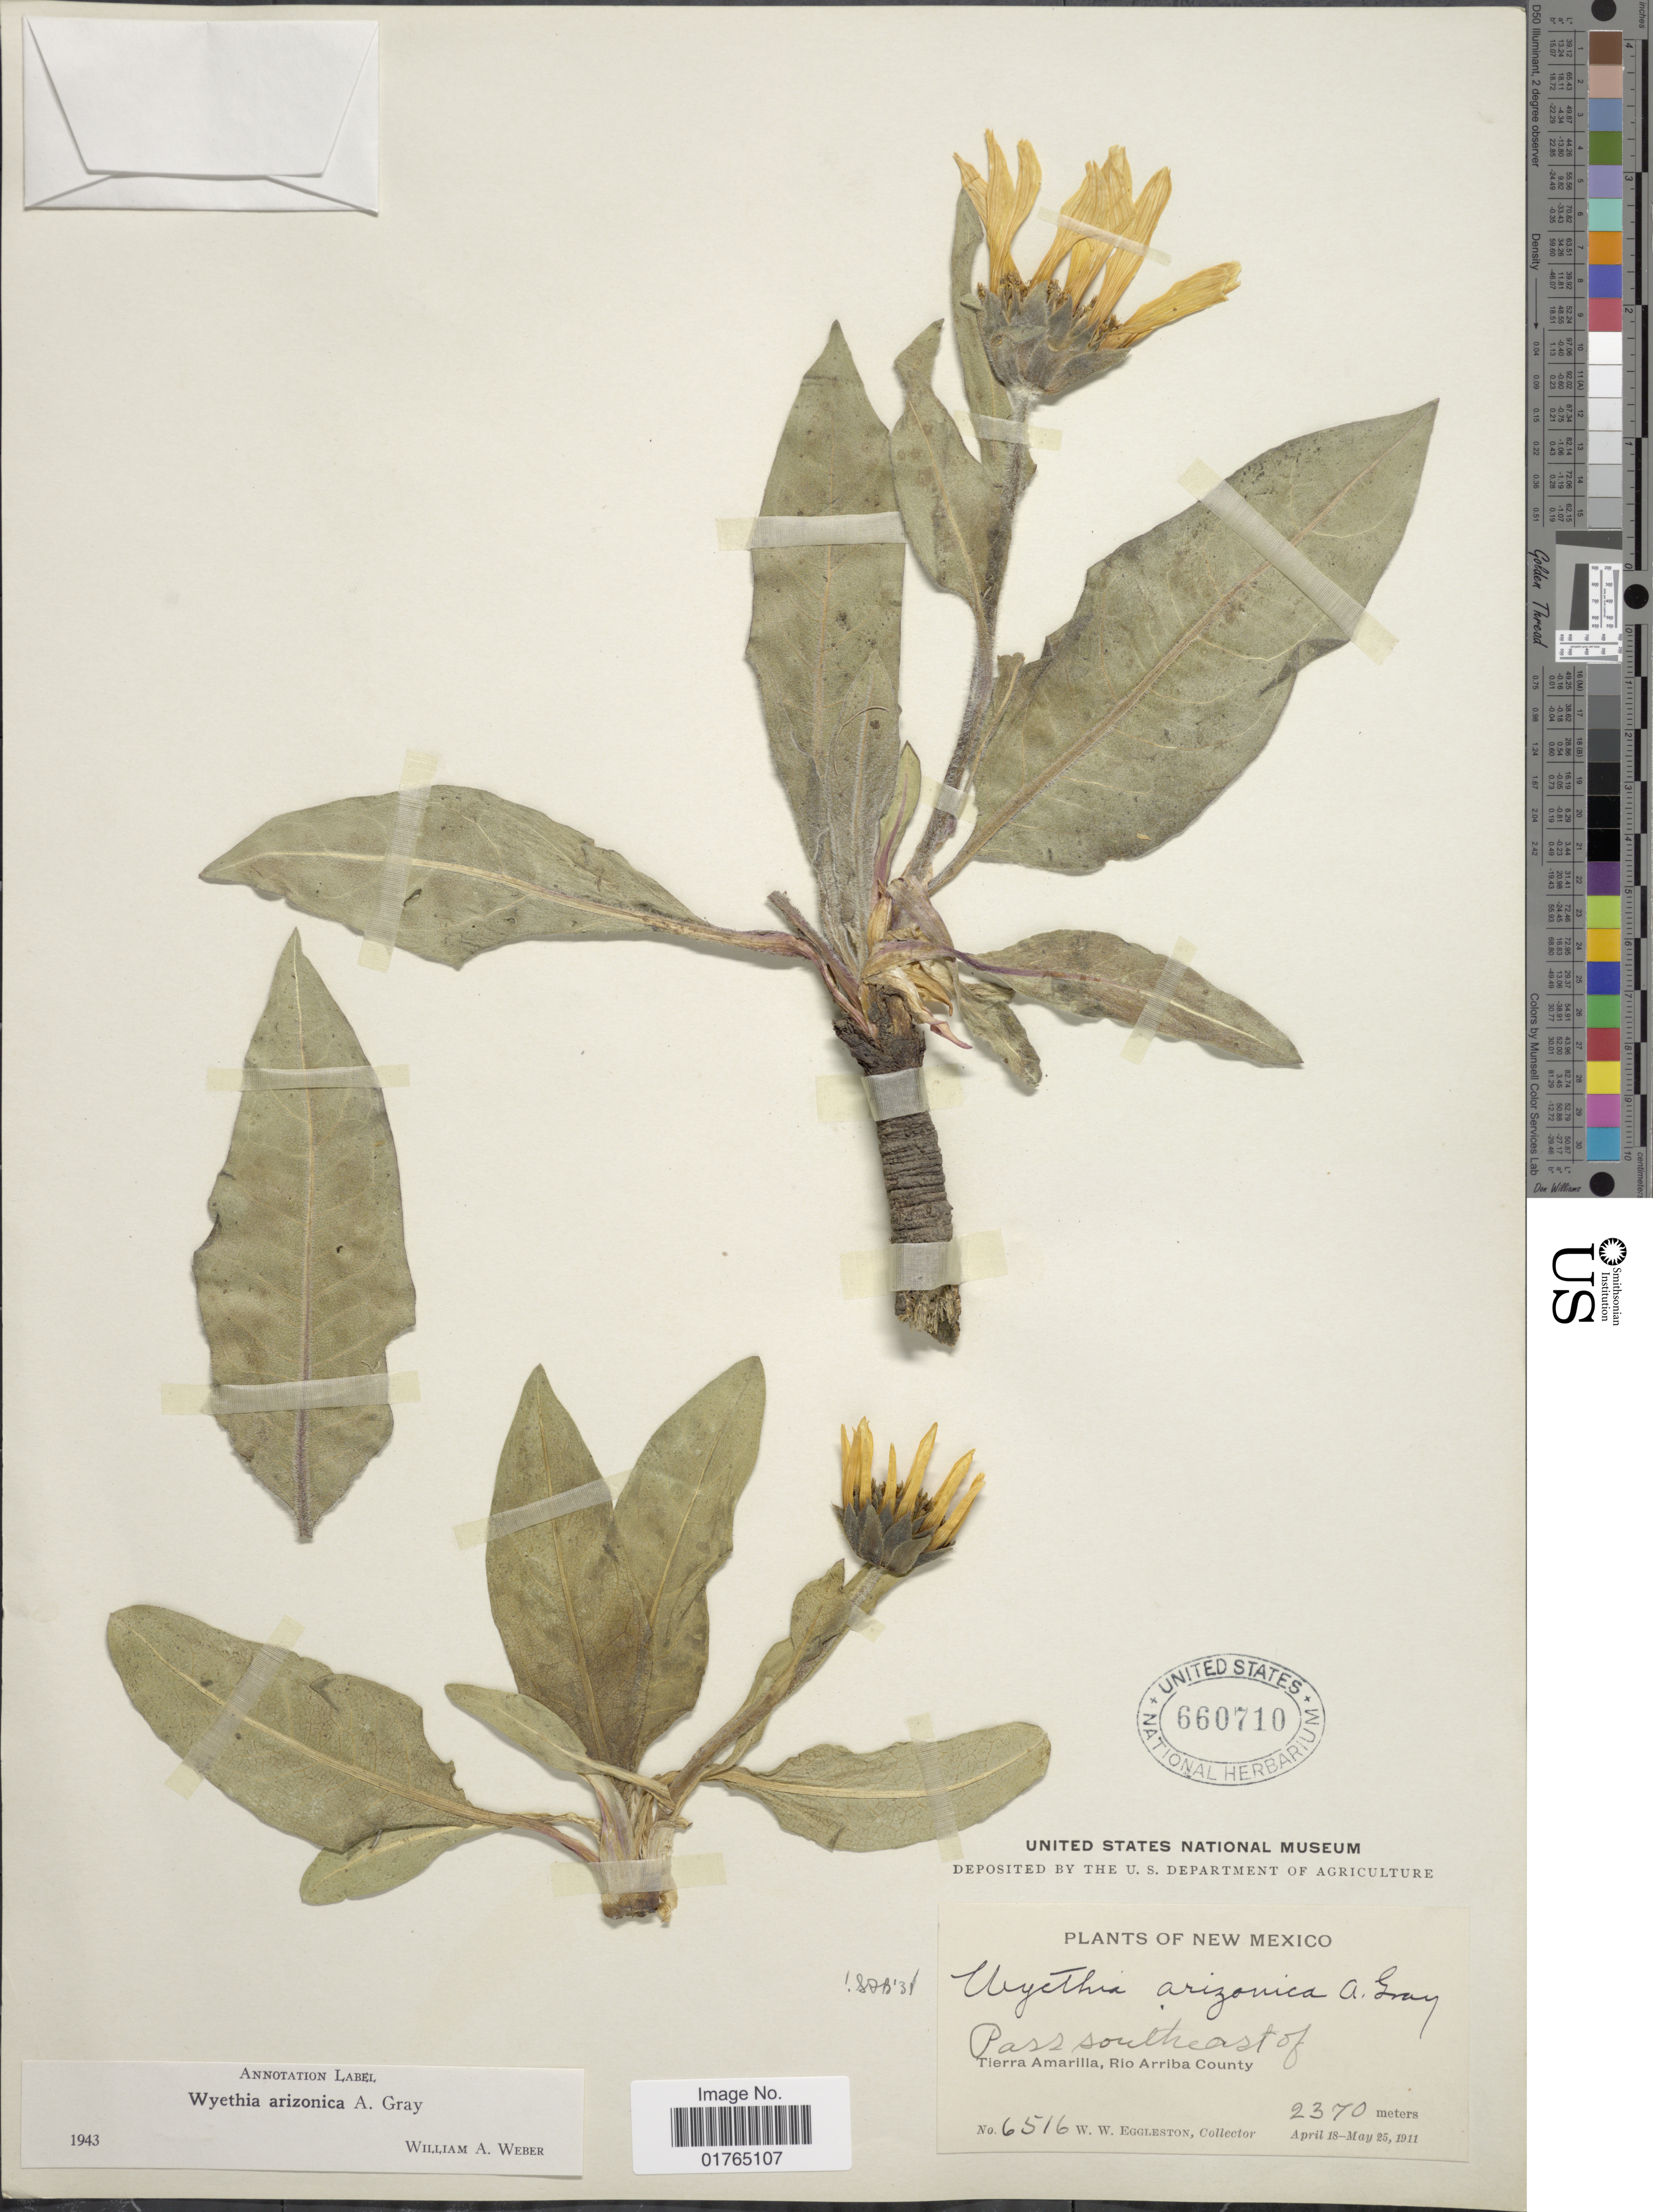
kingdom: Plantae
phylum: Tracheophyta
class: Magnoliopsida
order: Asterales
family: Asteraceae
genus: Wyethia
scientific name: Wyethia arizonica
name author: A. Gray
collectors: W. W. Eggleston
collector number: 6516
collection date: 1911-04-18/1911-05-25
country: United States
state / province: New Mexico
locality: Pass southeast of Tierra Amarilla, Rio Arriba County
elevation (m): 2370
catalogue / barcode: US 660710